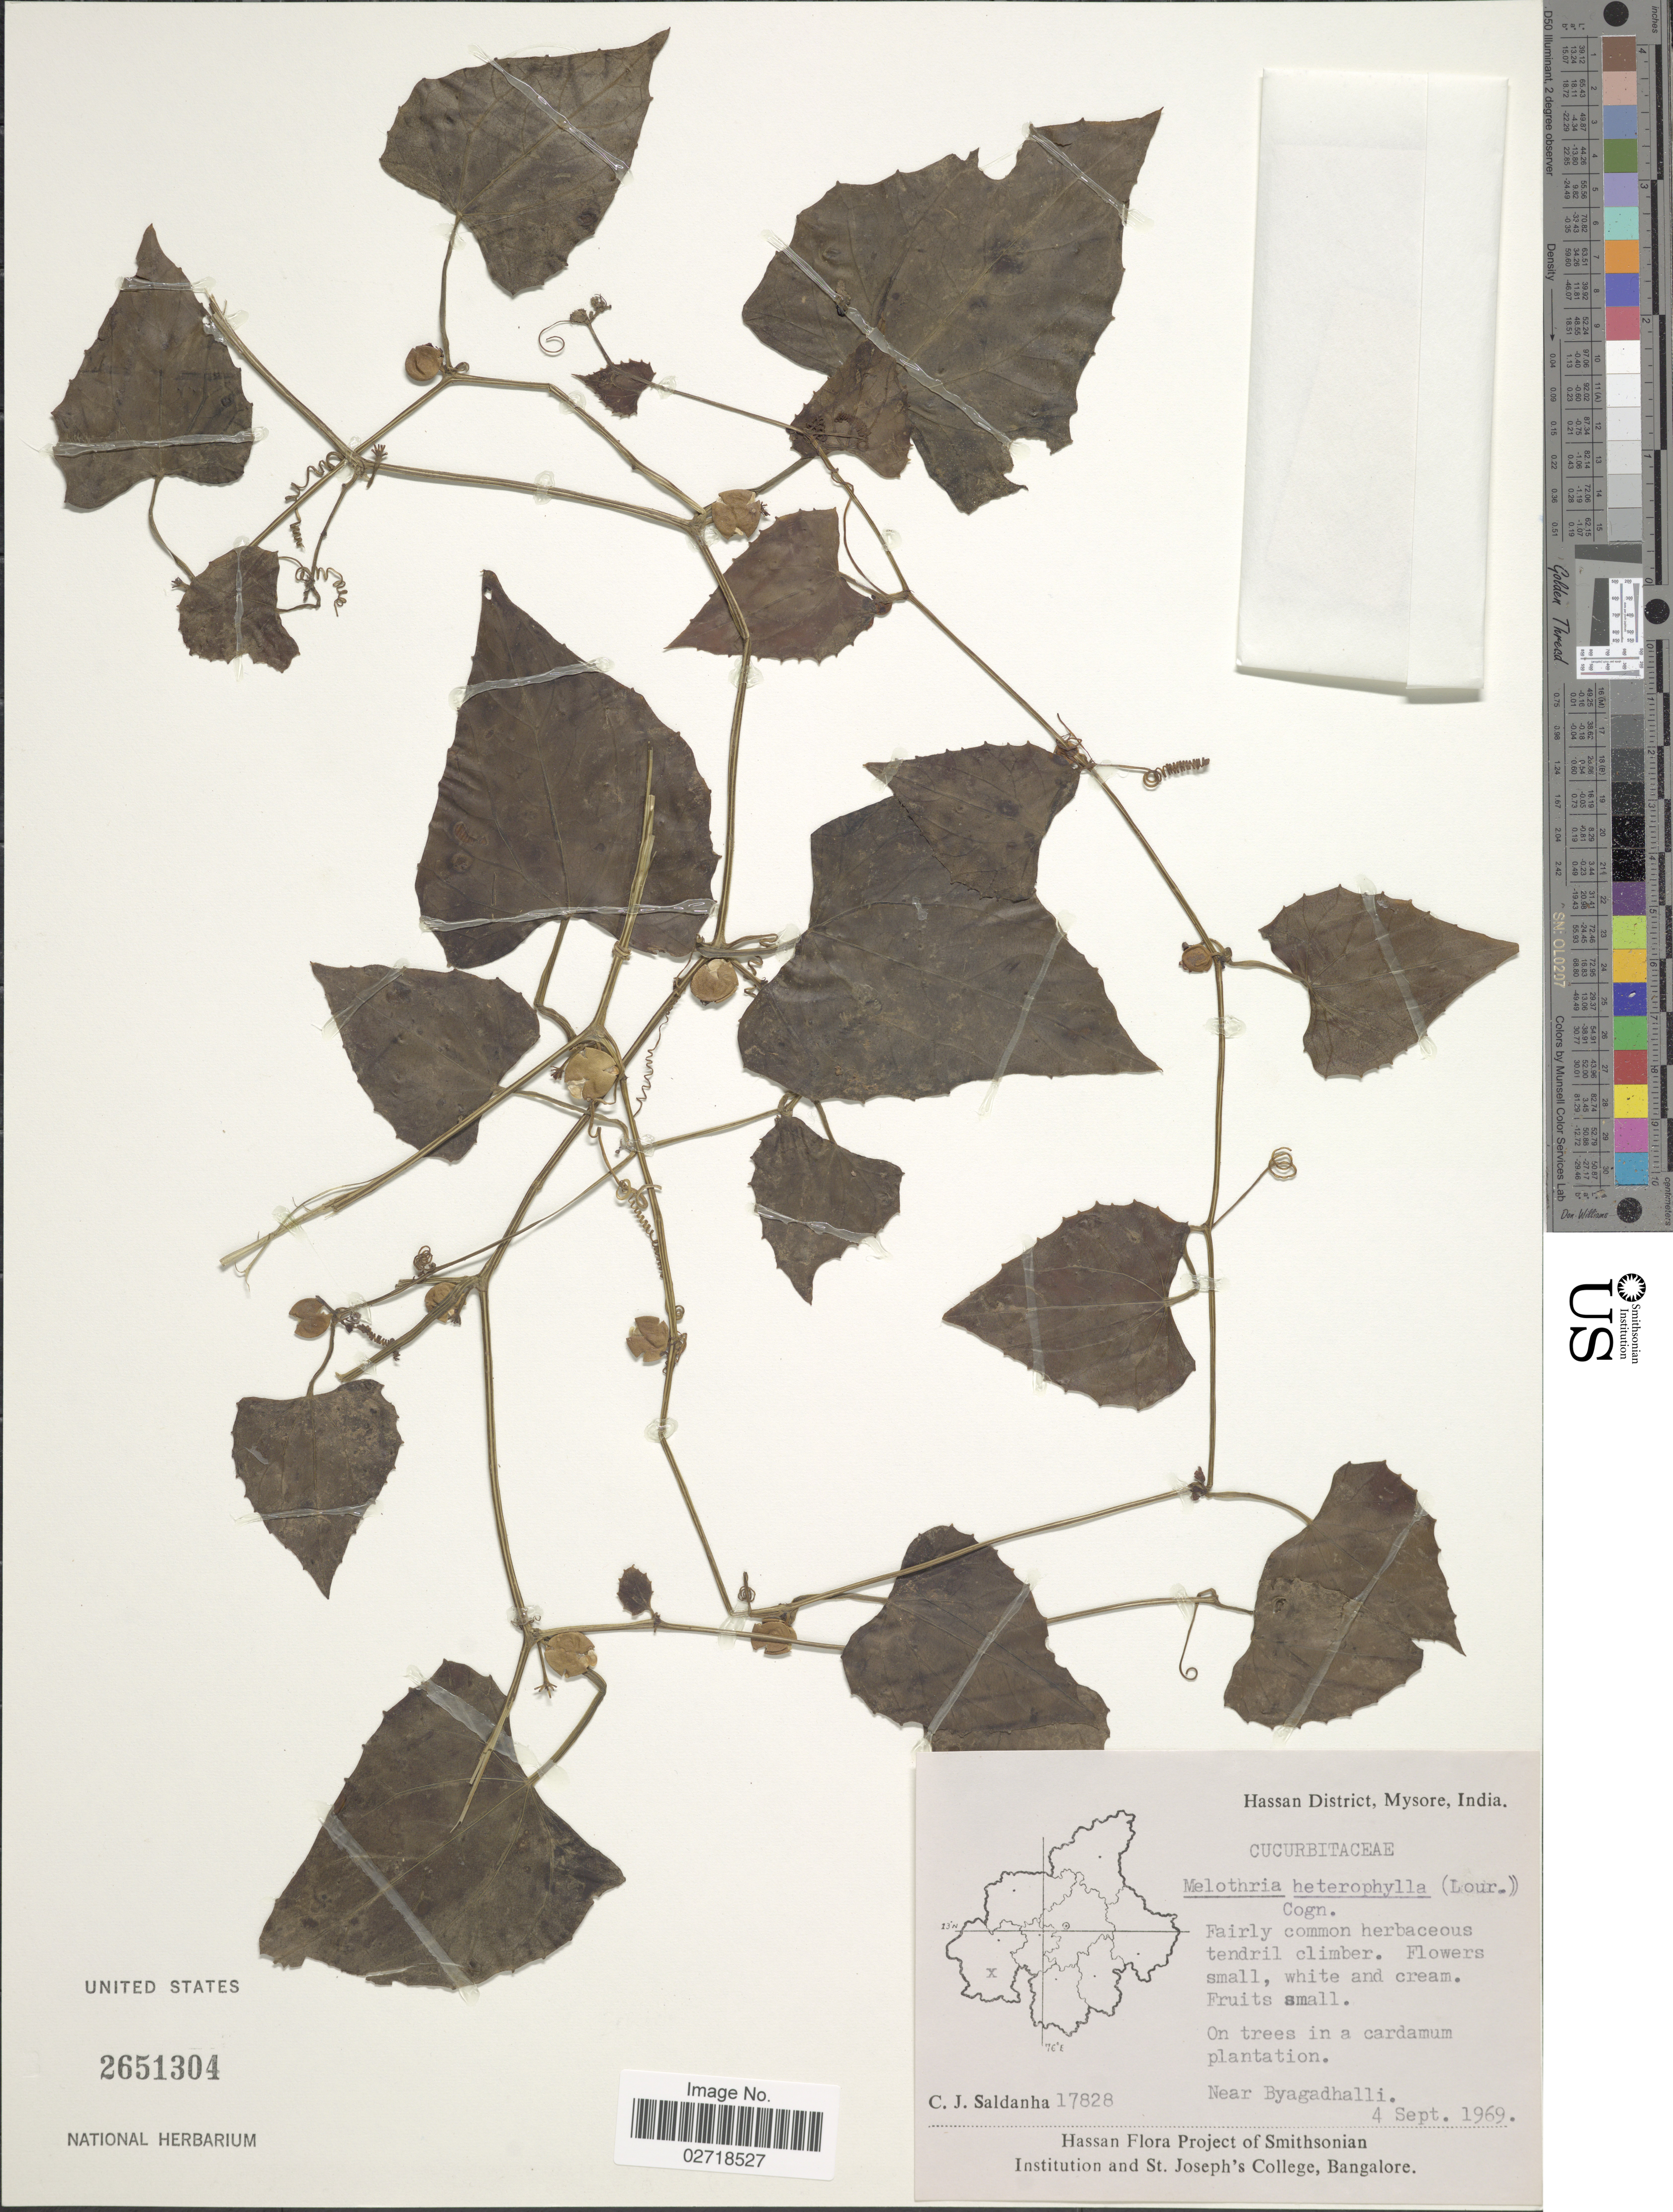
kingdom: Plantae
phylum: Tracheophyta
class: Magnoliopsida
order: Cucurbitales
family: Cucurbitaceae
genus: Zehneria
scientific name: Zehneria sp.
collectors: C. J. Saldanha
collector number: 17828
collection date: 1969-09-04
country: India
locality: Hassan District, Mysore, near Byagadhalli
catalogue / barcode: US 2651304